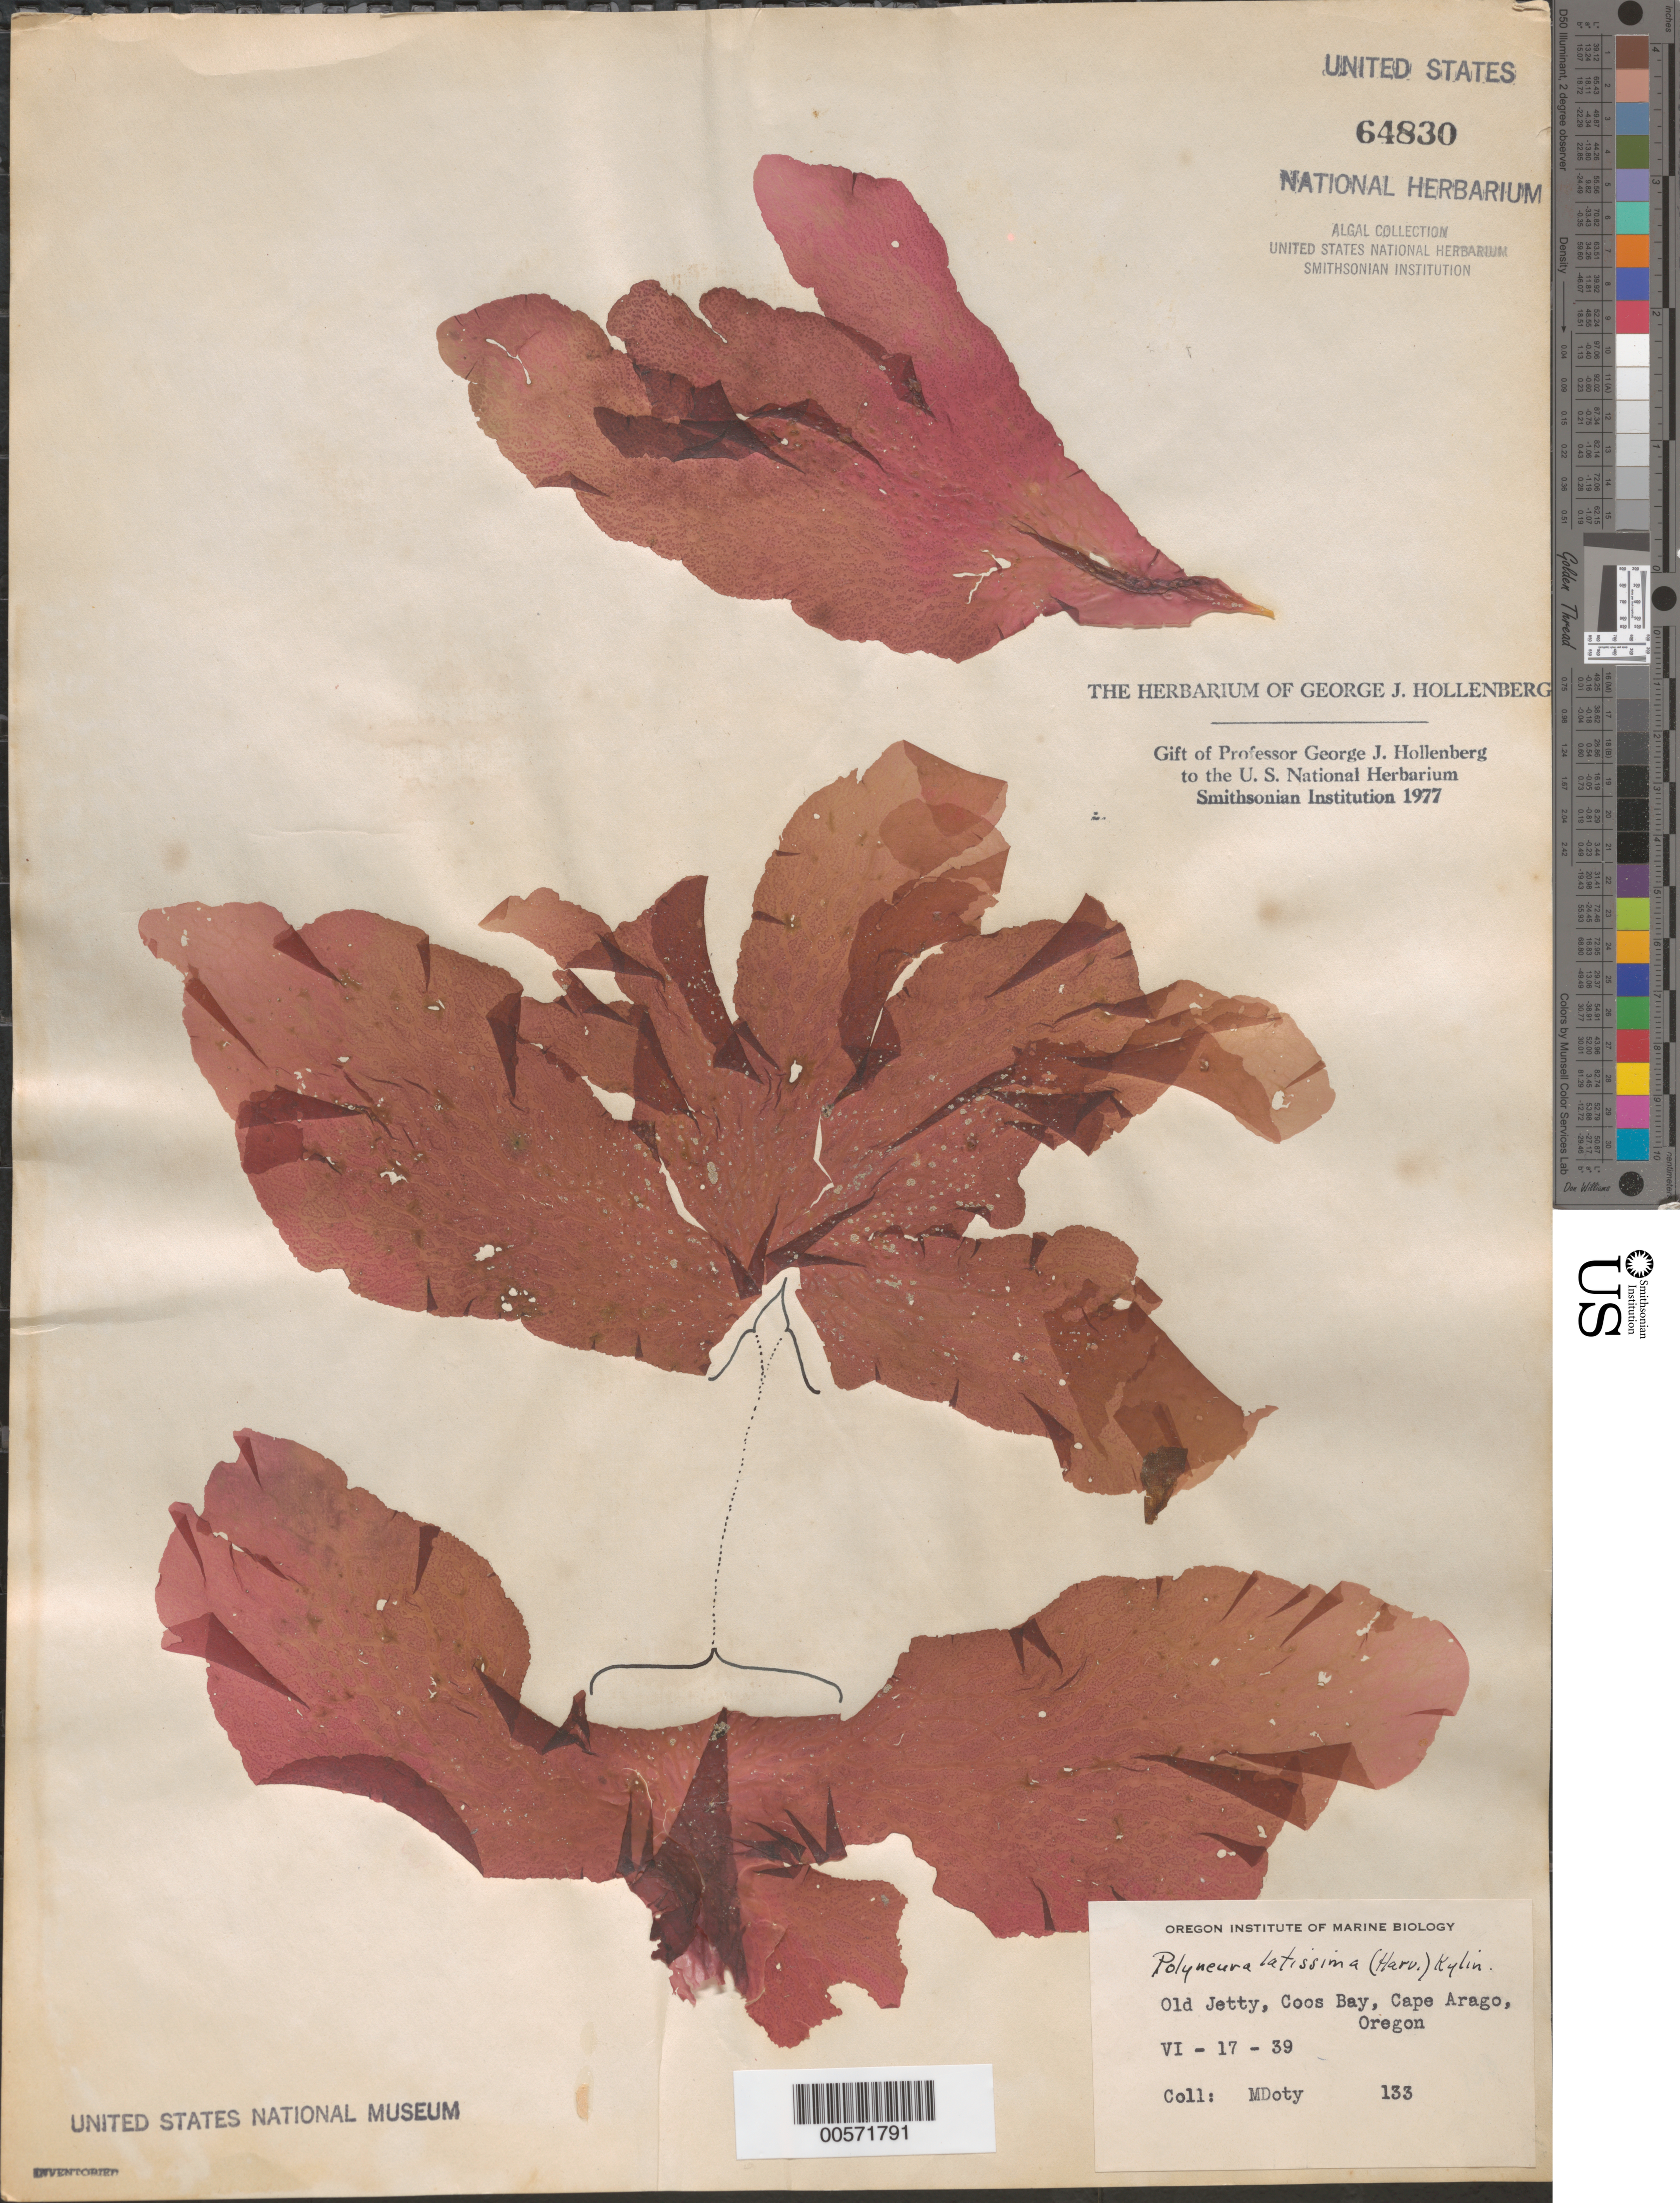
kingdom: Plantae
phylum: Rhodophyta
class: Florideophyceae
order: Ceramiales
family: Delesseriaceae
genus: Polyneura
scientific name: Polyneura latissima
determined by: Hollenberg, George J.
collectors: M. S. Doty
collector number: MSD 133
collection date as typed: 17 Jun 1939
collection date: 1939-06-17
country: United States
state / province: Oregon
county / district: Coos County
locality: Coos Bay, Cape Arago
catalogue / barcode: US 64830